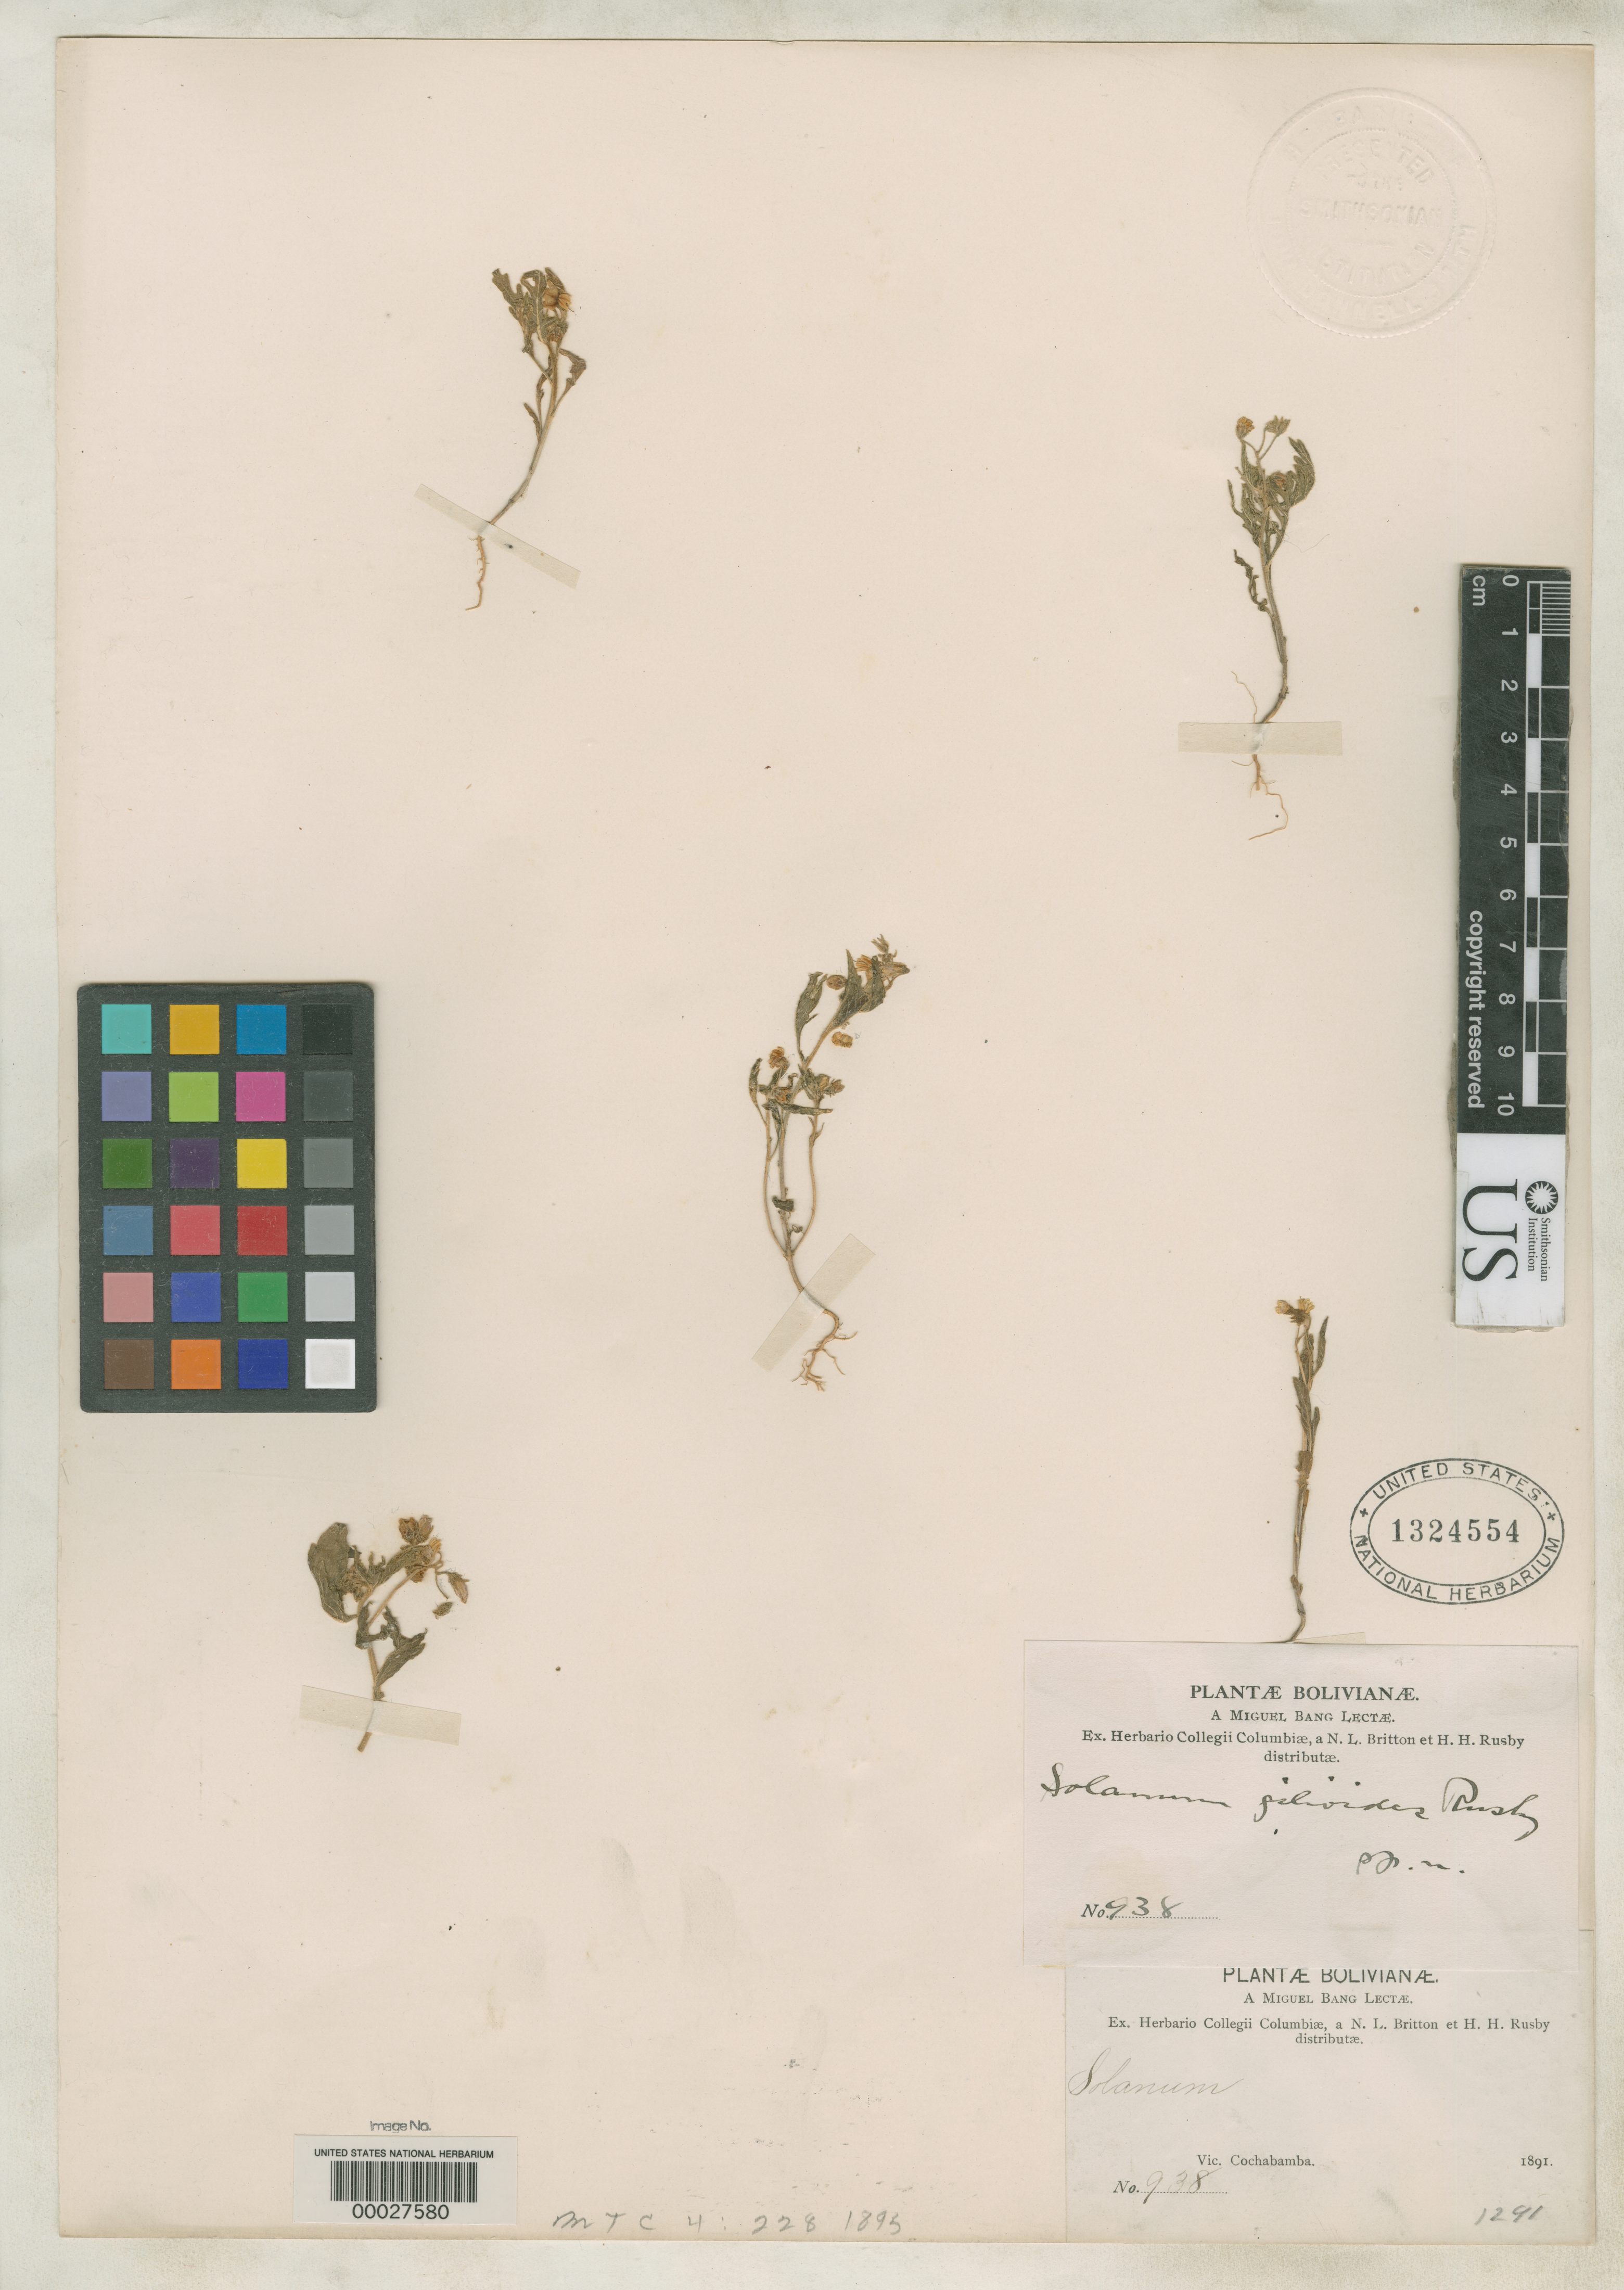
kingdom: Plantae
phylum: Tracheophyta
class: Magnoliopsida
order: Solanales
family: Solanaceae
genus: Solanum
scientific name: Solanum gilioides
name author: Rusby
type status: Type Collection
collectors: M. Bang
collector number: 938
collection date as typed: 1891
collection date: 1891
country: Bolivia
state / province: Cochabamba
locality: Vicinity of Cochabamba.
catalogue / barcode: US 1324554